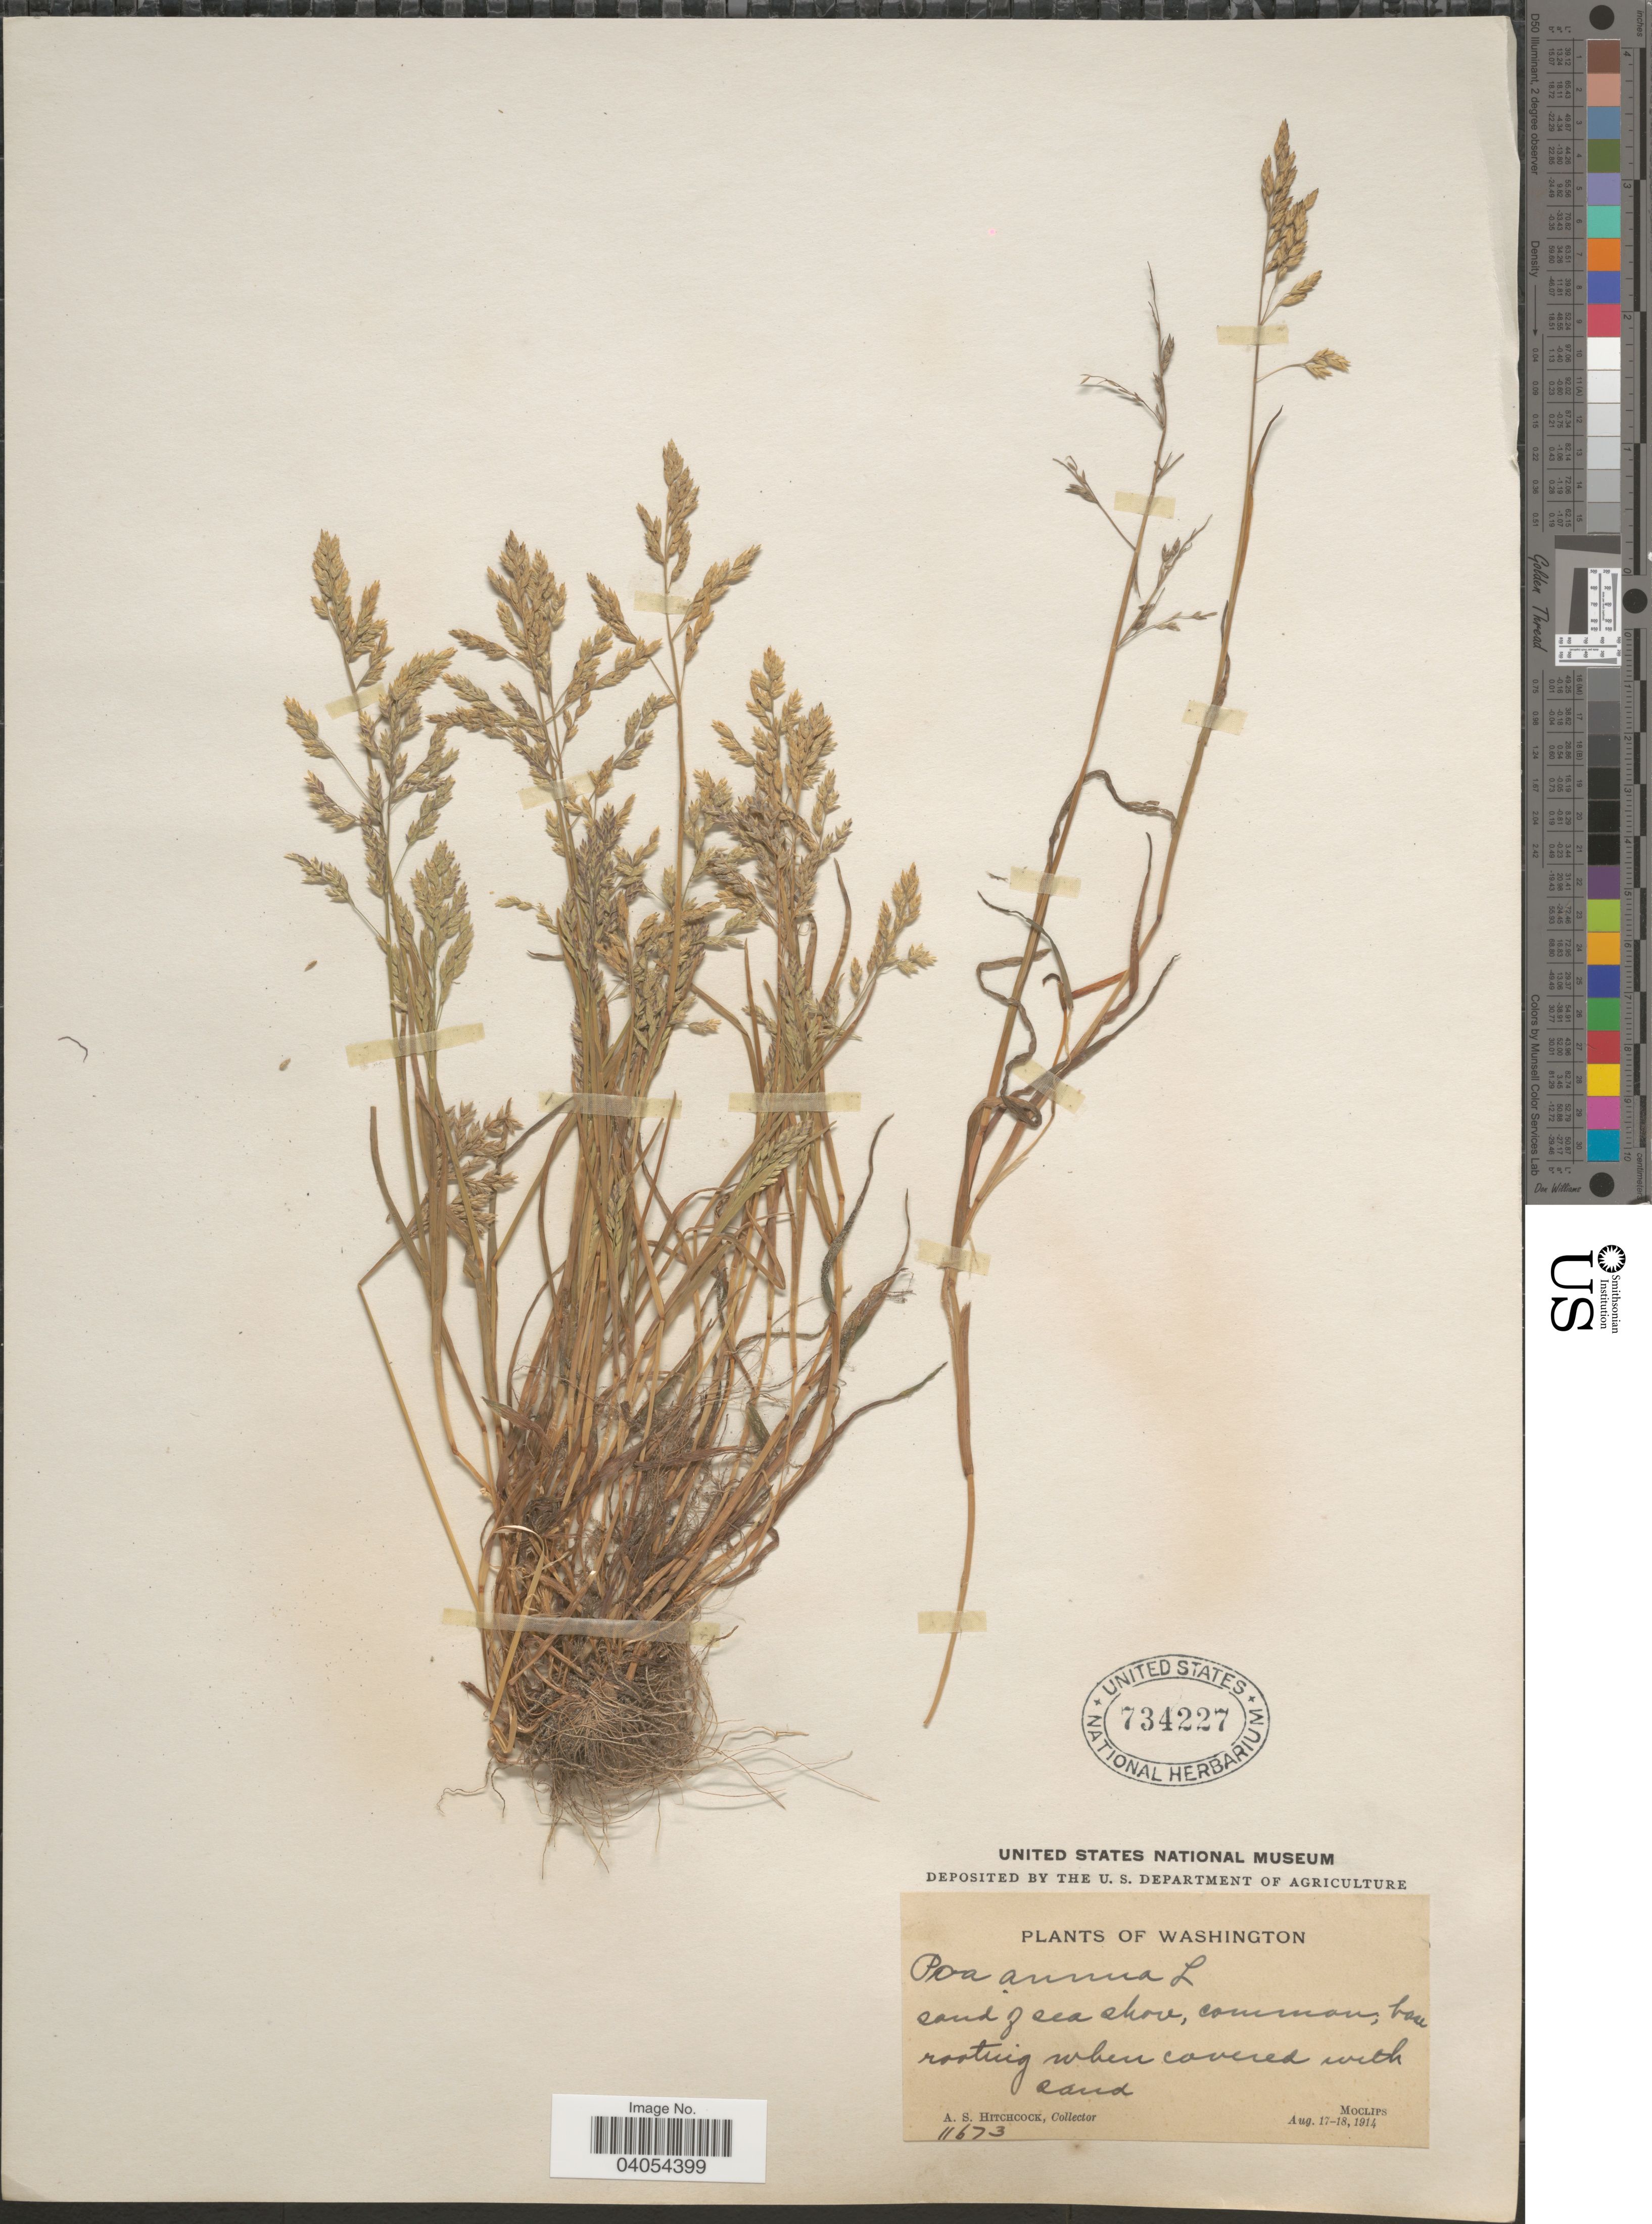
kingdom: Plantae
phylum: Tracheophyta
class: Liliopsida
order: Poales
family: Poaceae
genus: Poa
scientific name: Poa annua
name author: L.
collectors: A. S. Hitchcock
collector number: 11673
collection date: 1914-08-17/1914-08-18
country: United States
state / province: Washington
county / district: Grays Harbor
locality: Moclips.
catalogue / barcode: US 734227